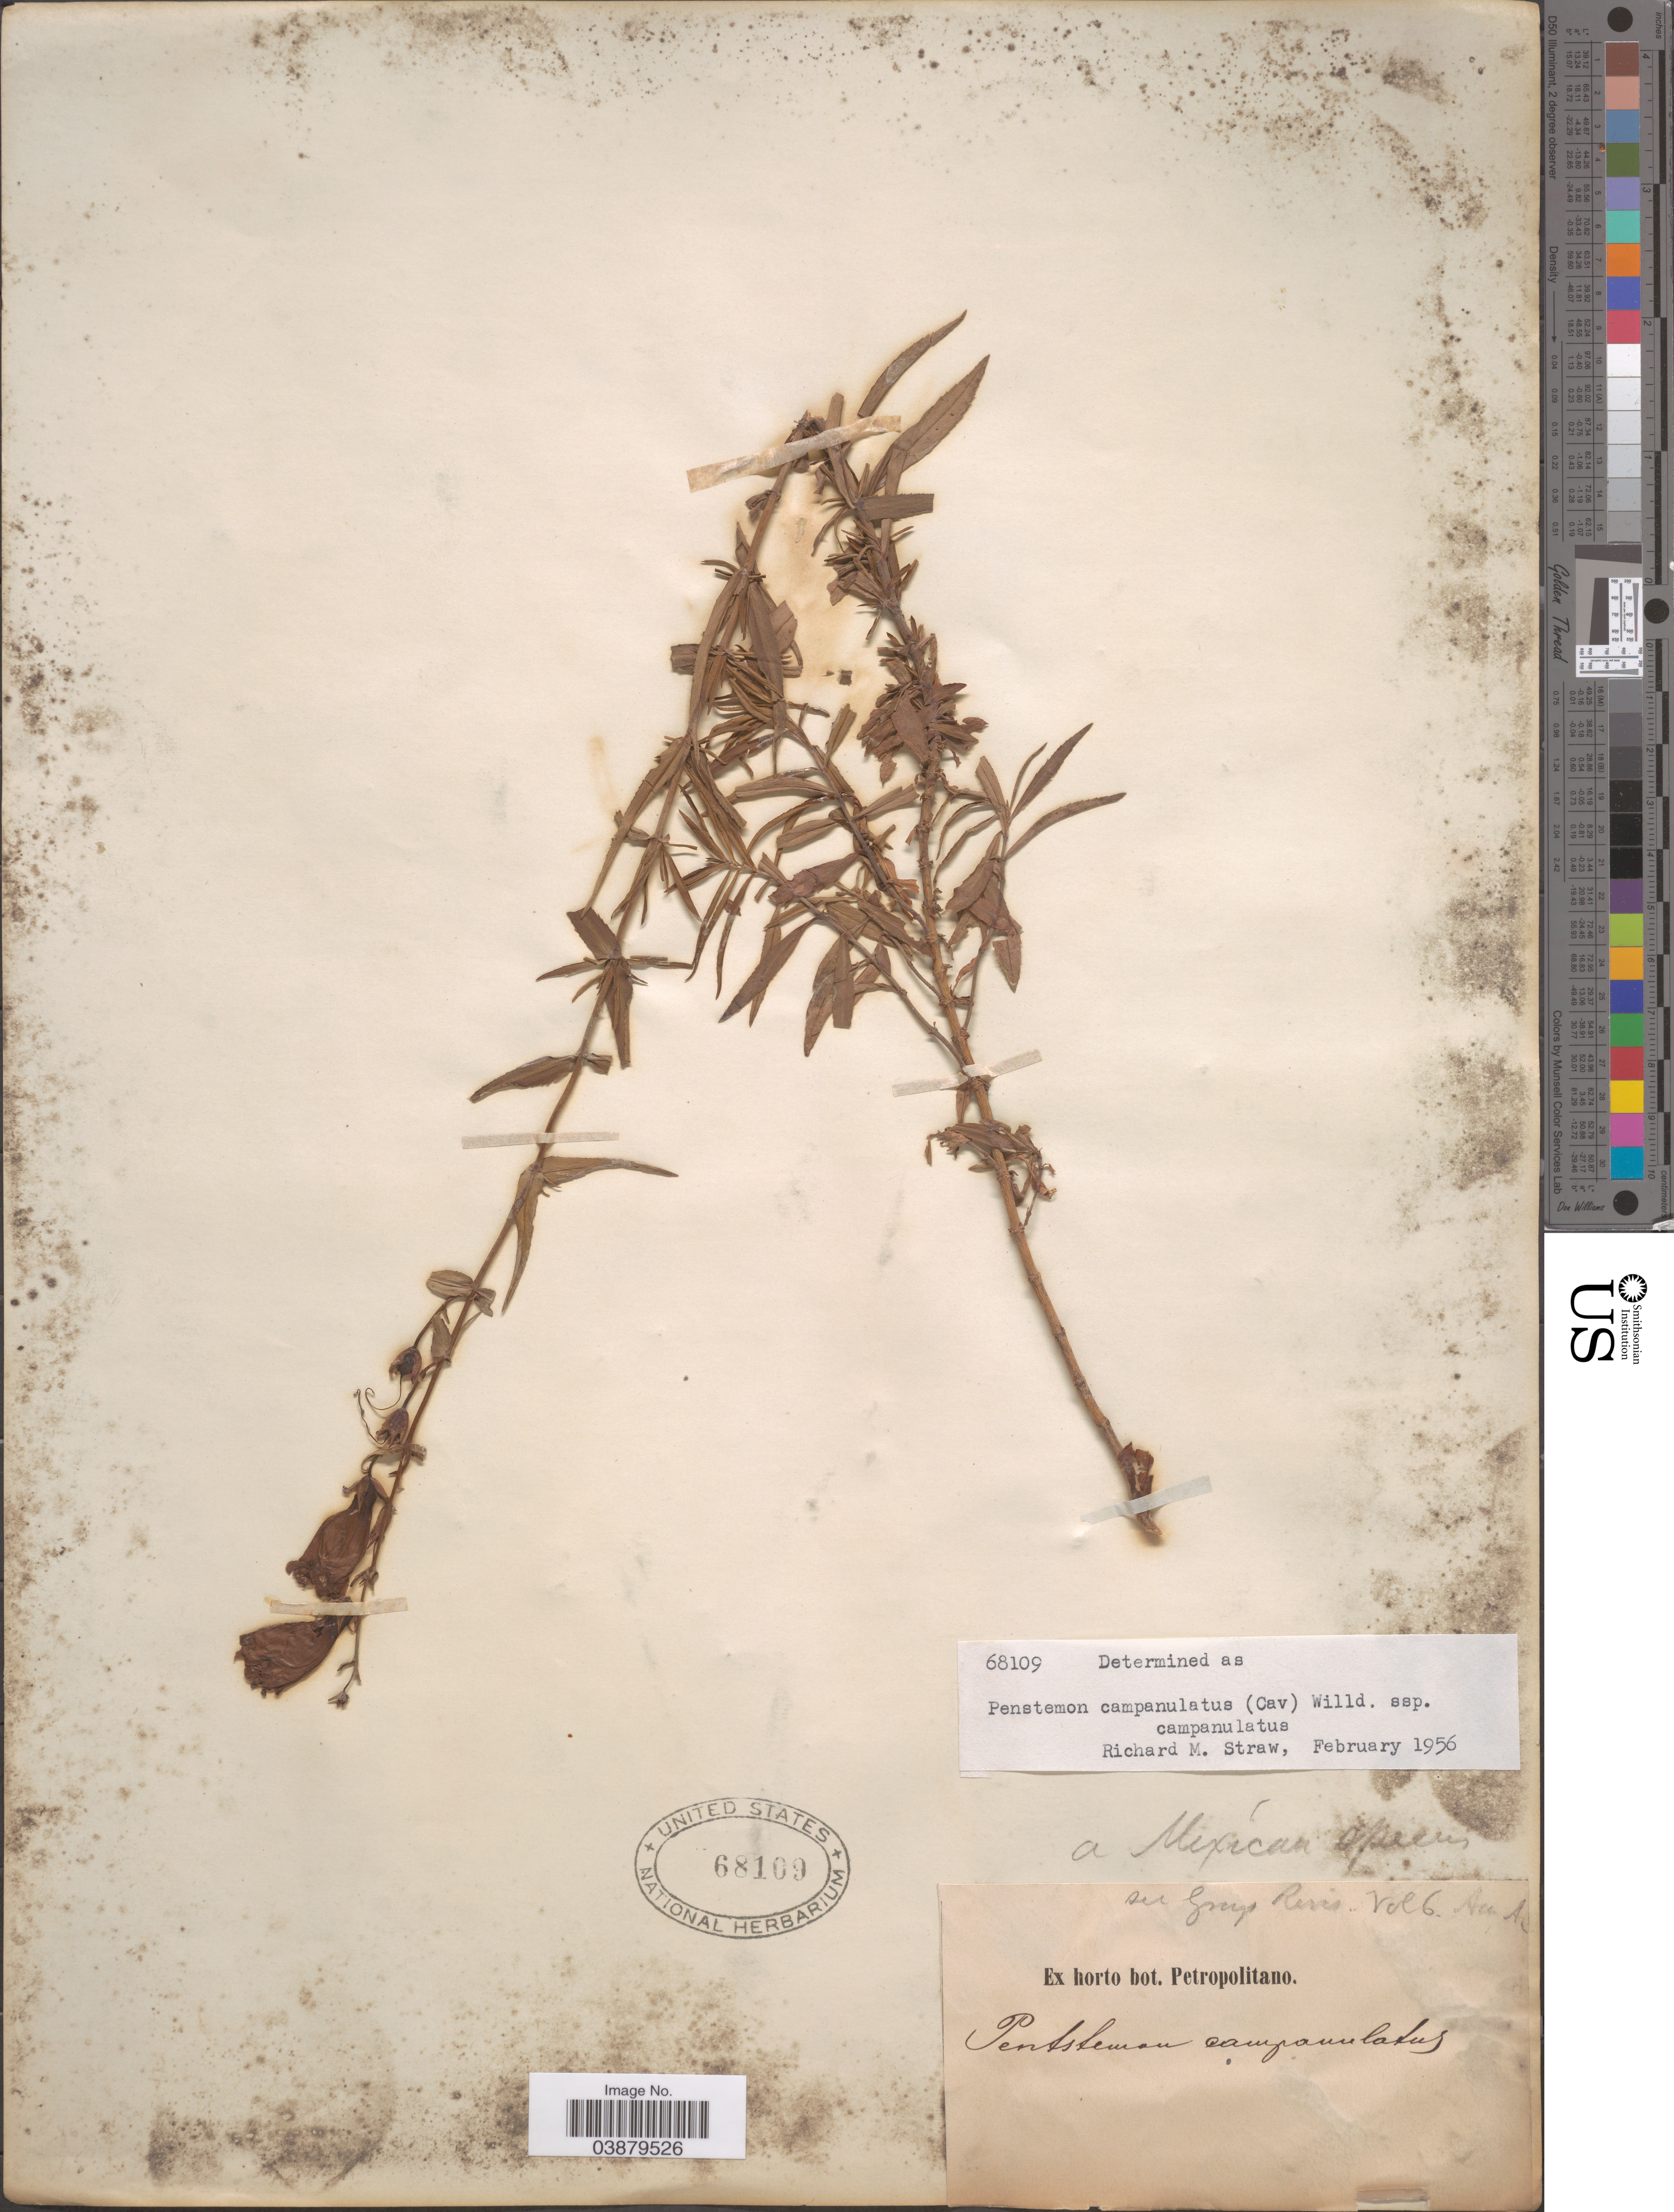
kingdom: Plantae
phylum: Tracheophyta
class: Magnoliopsida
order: Lamiales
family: Plantaginaceae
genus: Penstemon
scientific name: Penstemon campanulatus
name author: (Cav.) Willd.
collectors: ex Horto Bot. Petropolitano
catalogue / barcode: US 68109